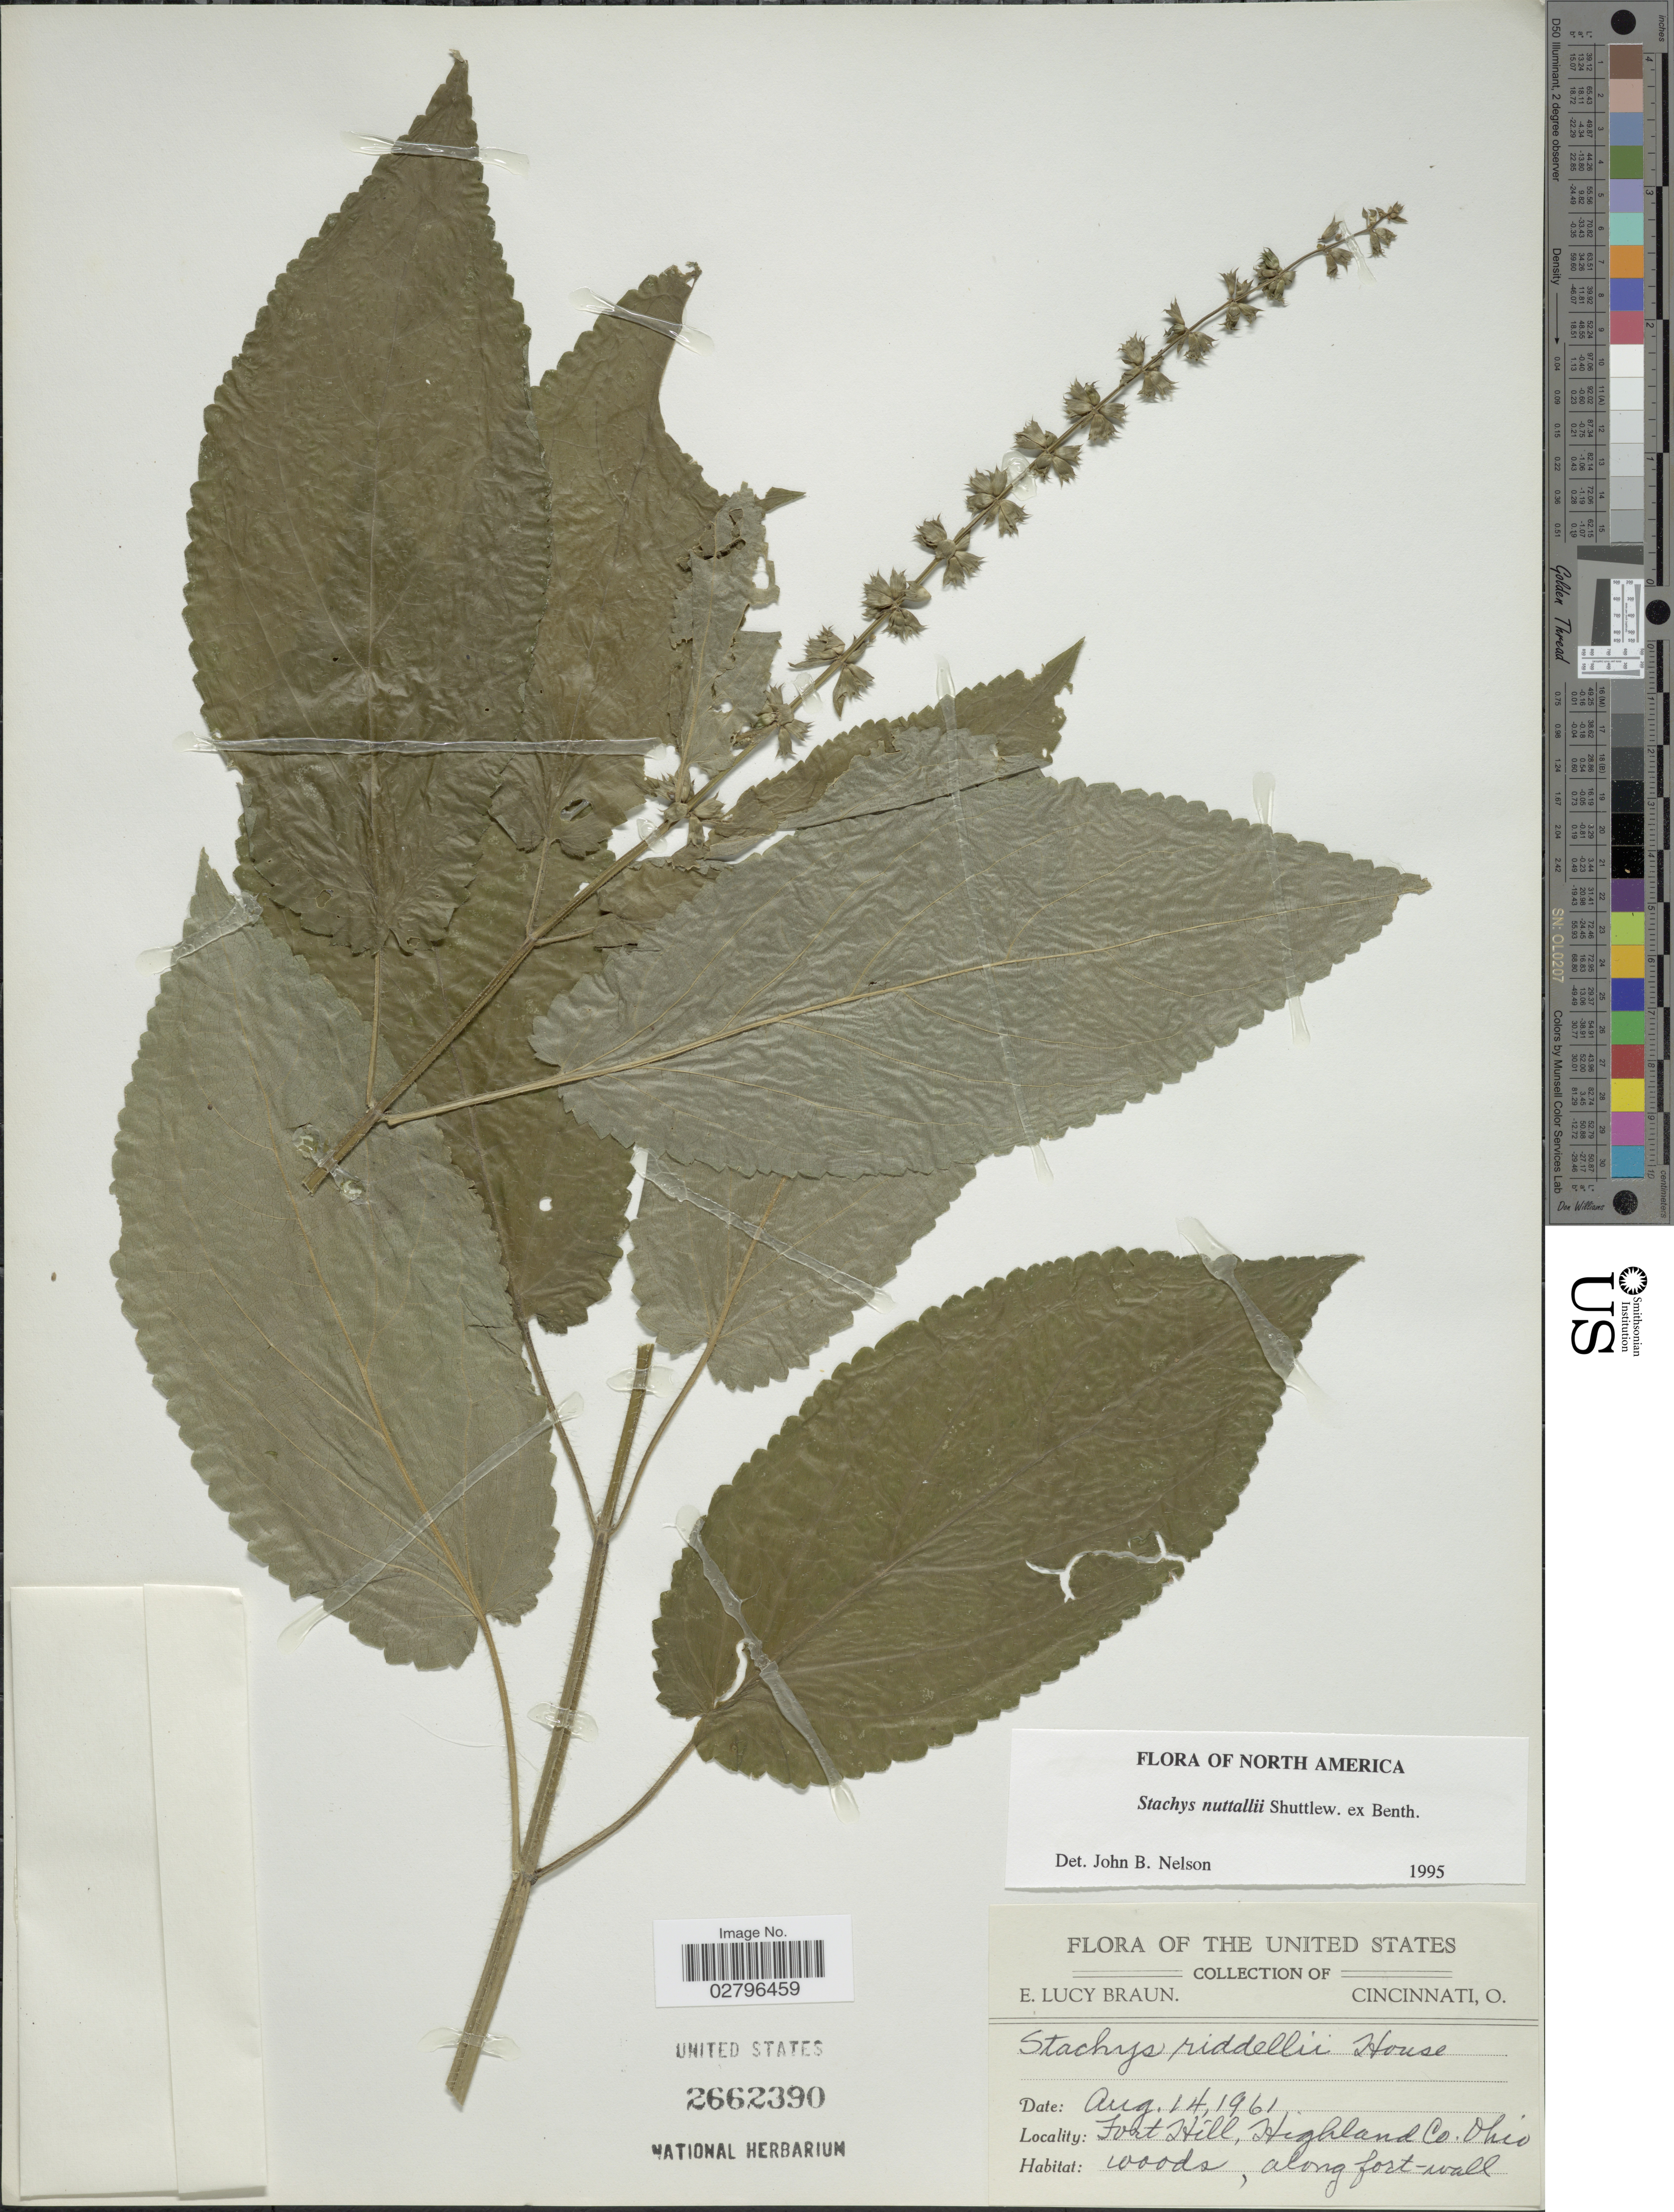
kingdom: Plantae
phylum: Tracheophyta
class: Magnoliopsida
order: Lamiales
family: Lamiaceae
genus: Stachys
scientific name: Stachys nuttallii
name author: Shuttlew. ex Benth.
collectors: E. L. Braun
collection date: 1961-08-14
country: United States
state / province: Ohio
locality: Fort Hill, Highland Co.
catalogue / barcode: US 2662390